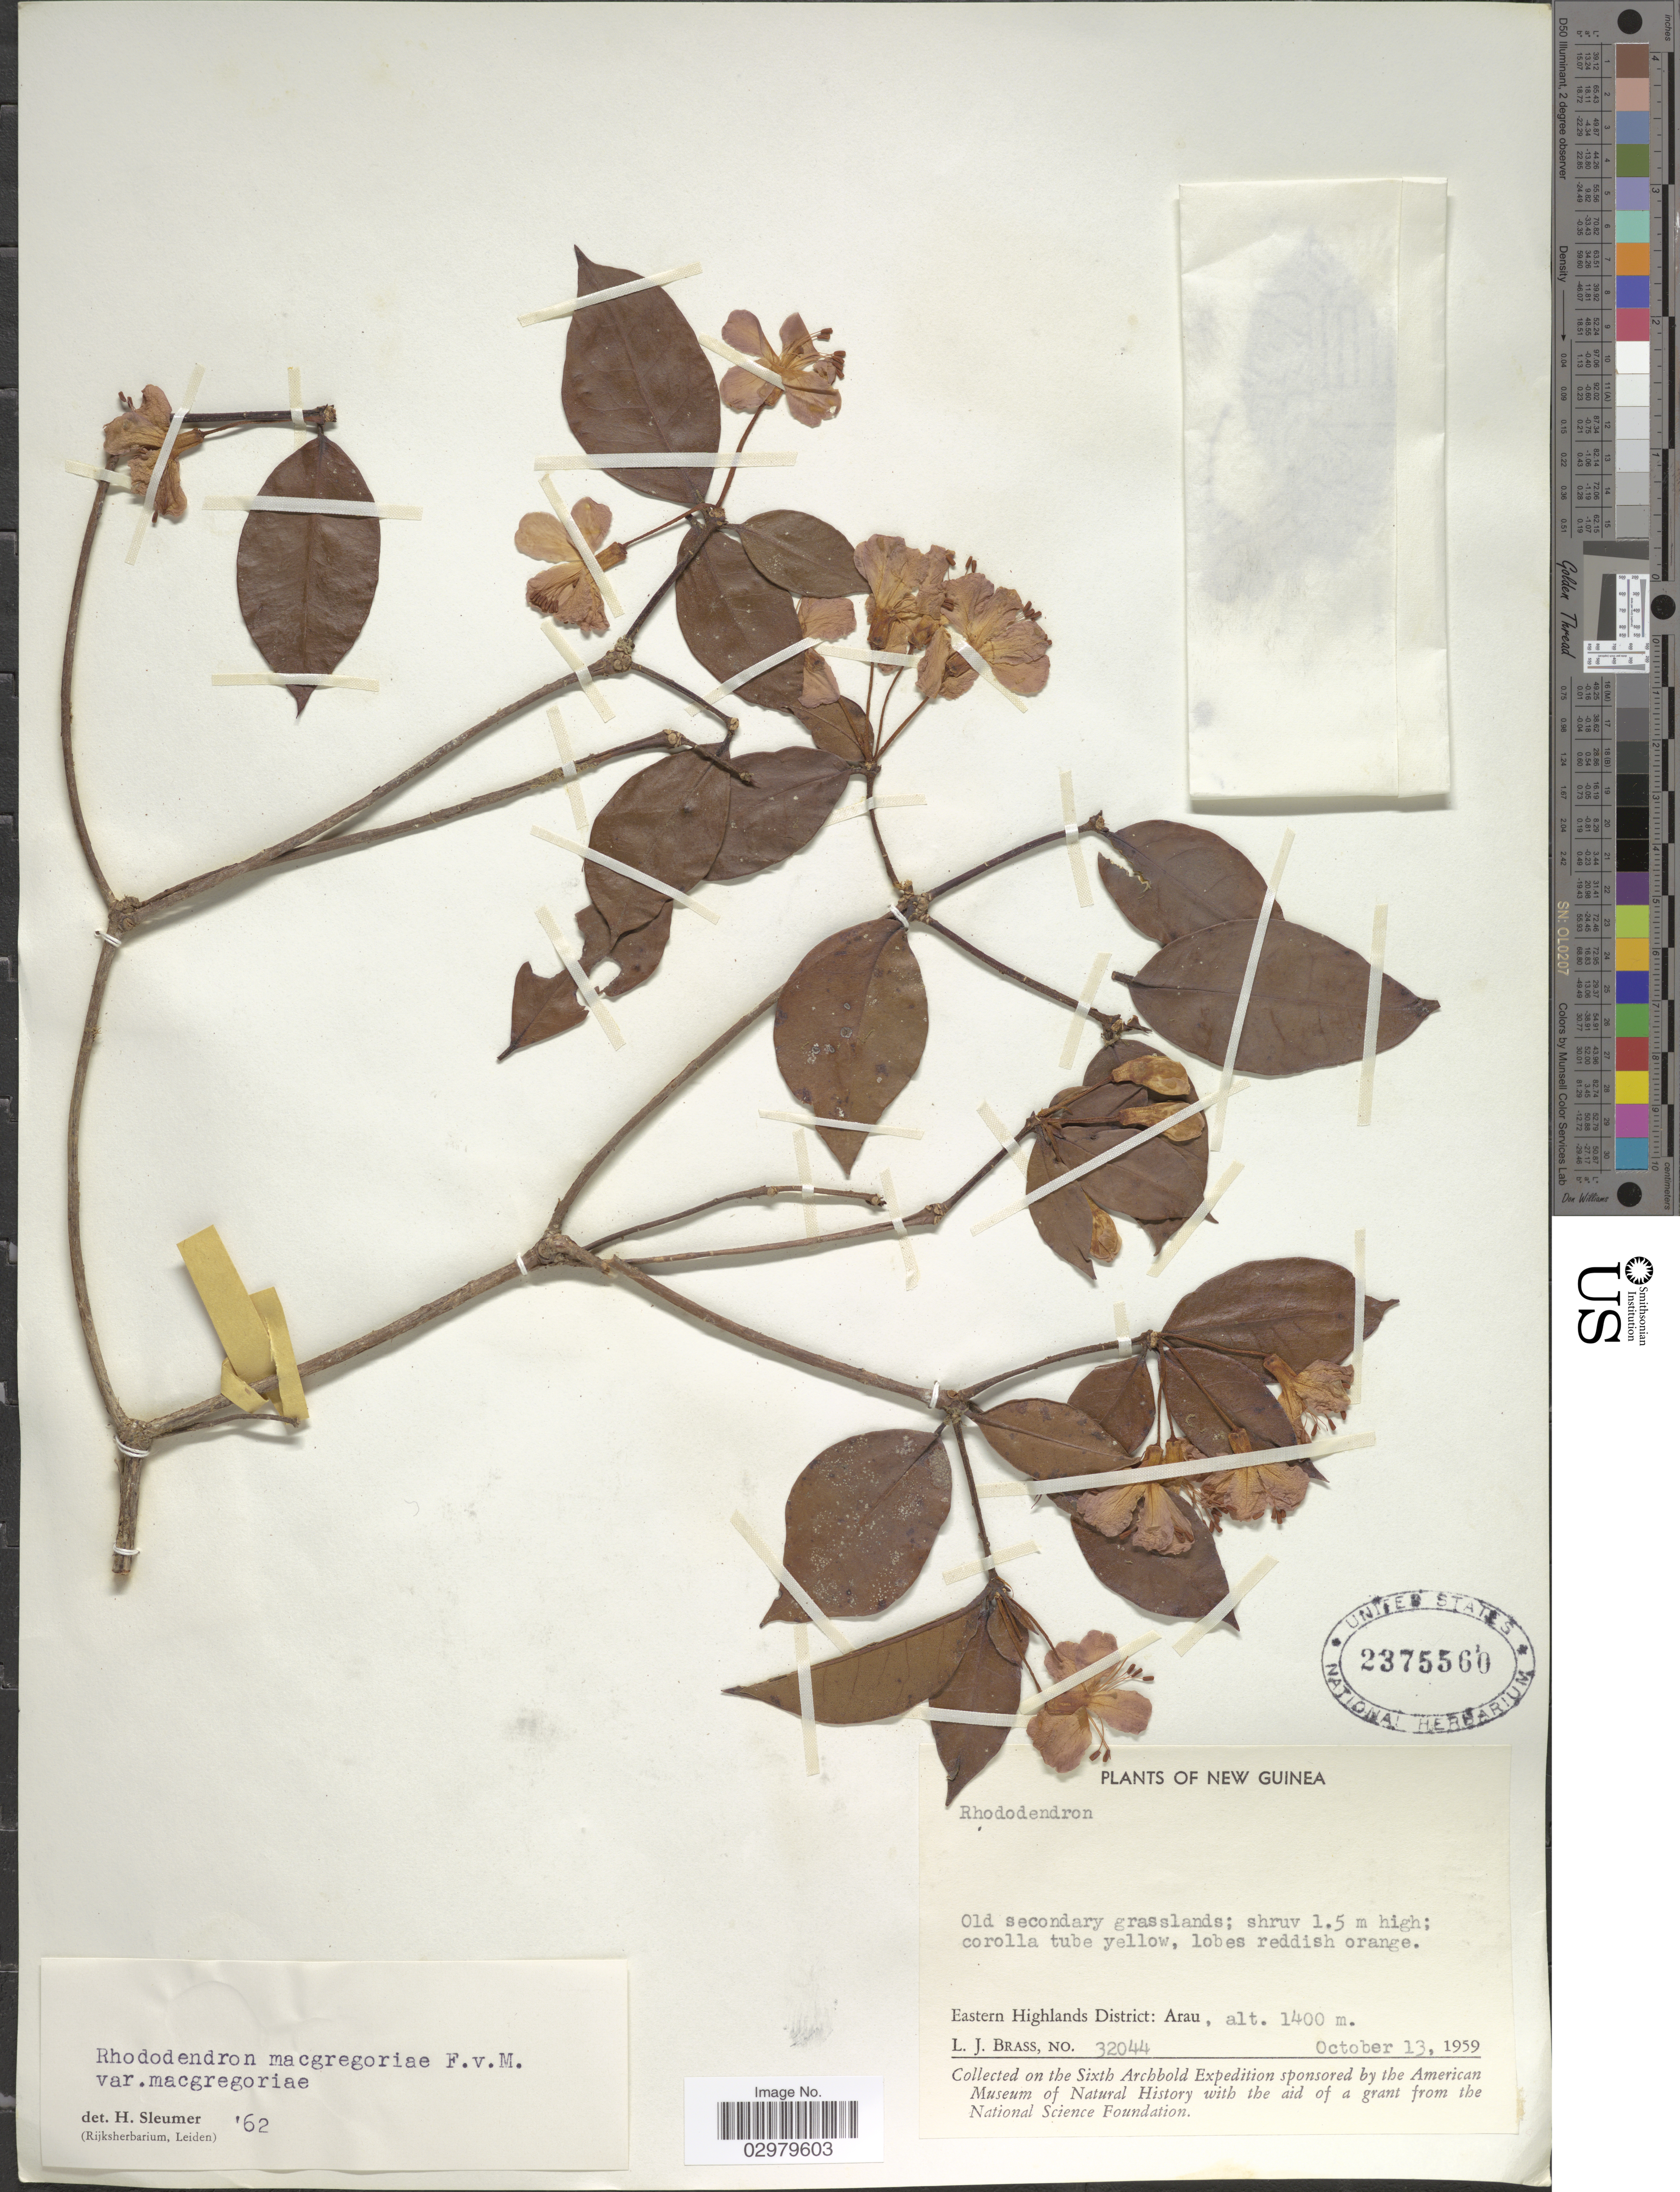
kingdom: Plantae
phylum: Tracheophyta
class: Magnoliopsida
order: Ericales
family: Ericaceae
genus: Rhododendron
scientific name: Rhododendron macgregoriae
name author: F. Muell.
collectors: L. J. Brass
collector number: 32044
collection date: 1959-10-13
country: Papua New Guinea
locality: New Guinea. Eastern Highlands District: Arau.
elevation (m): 1400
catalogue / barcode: US 2375560